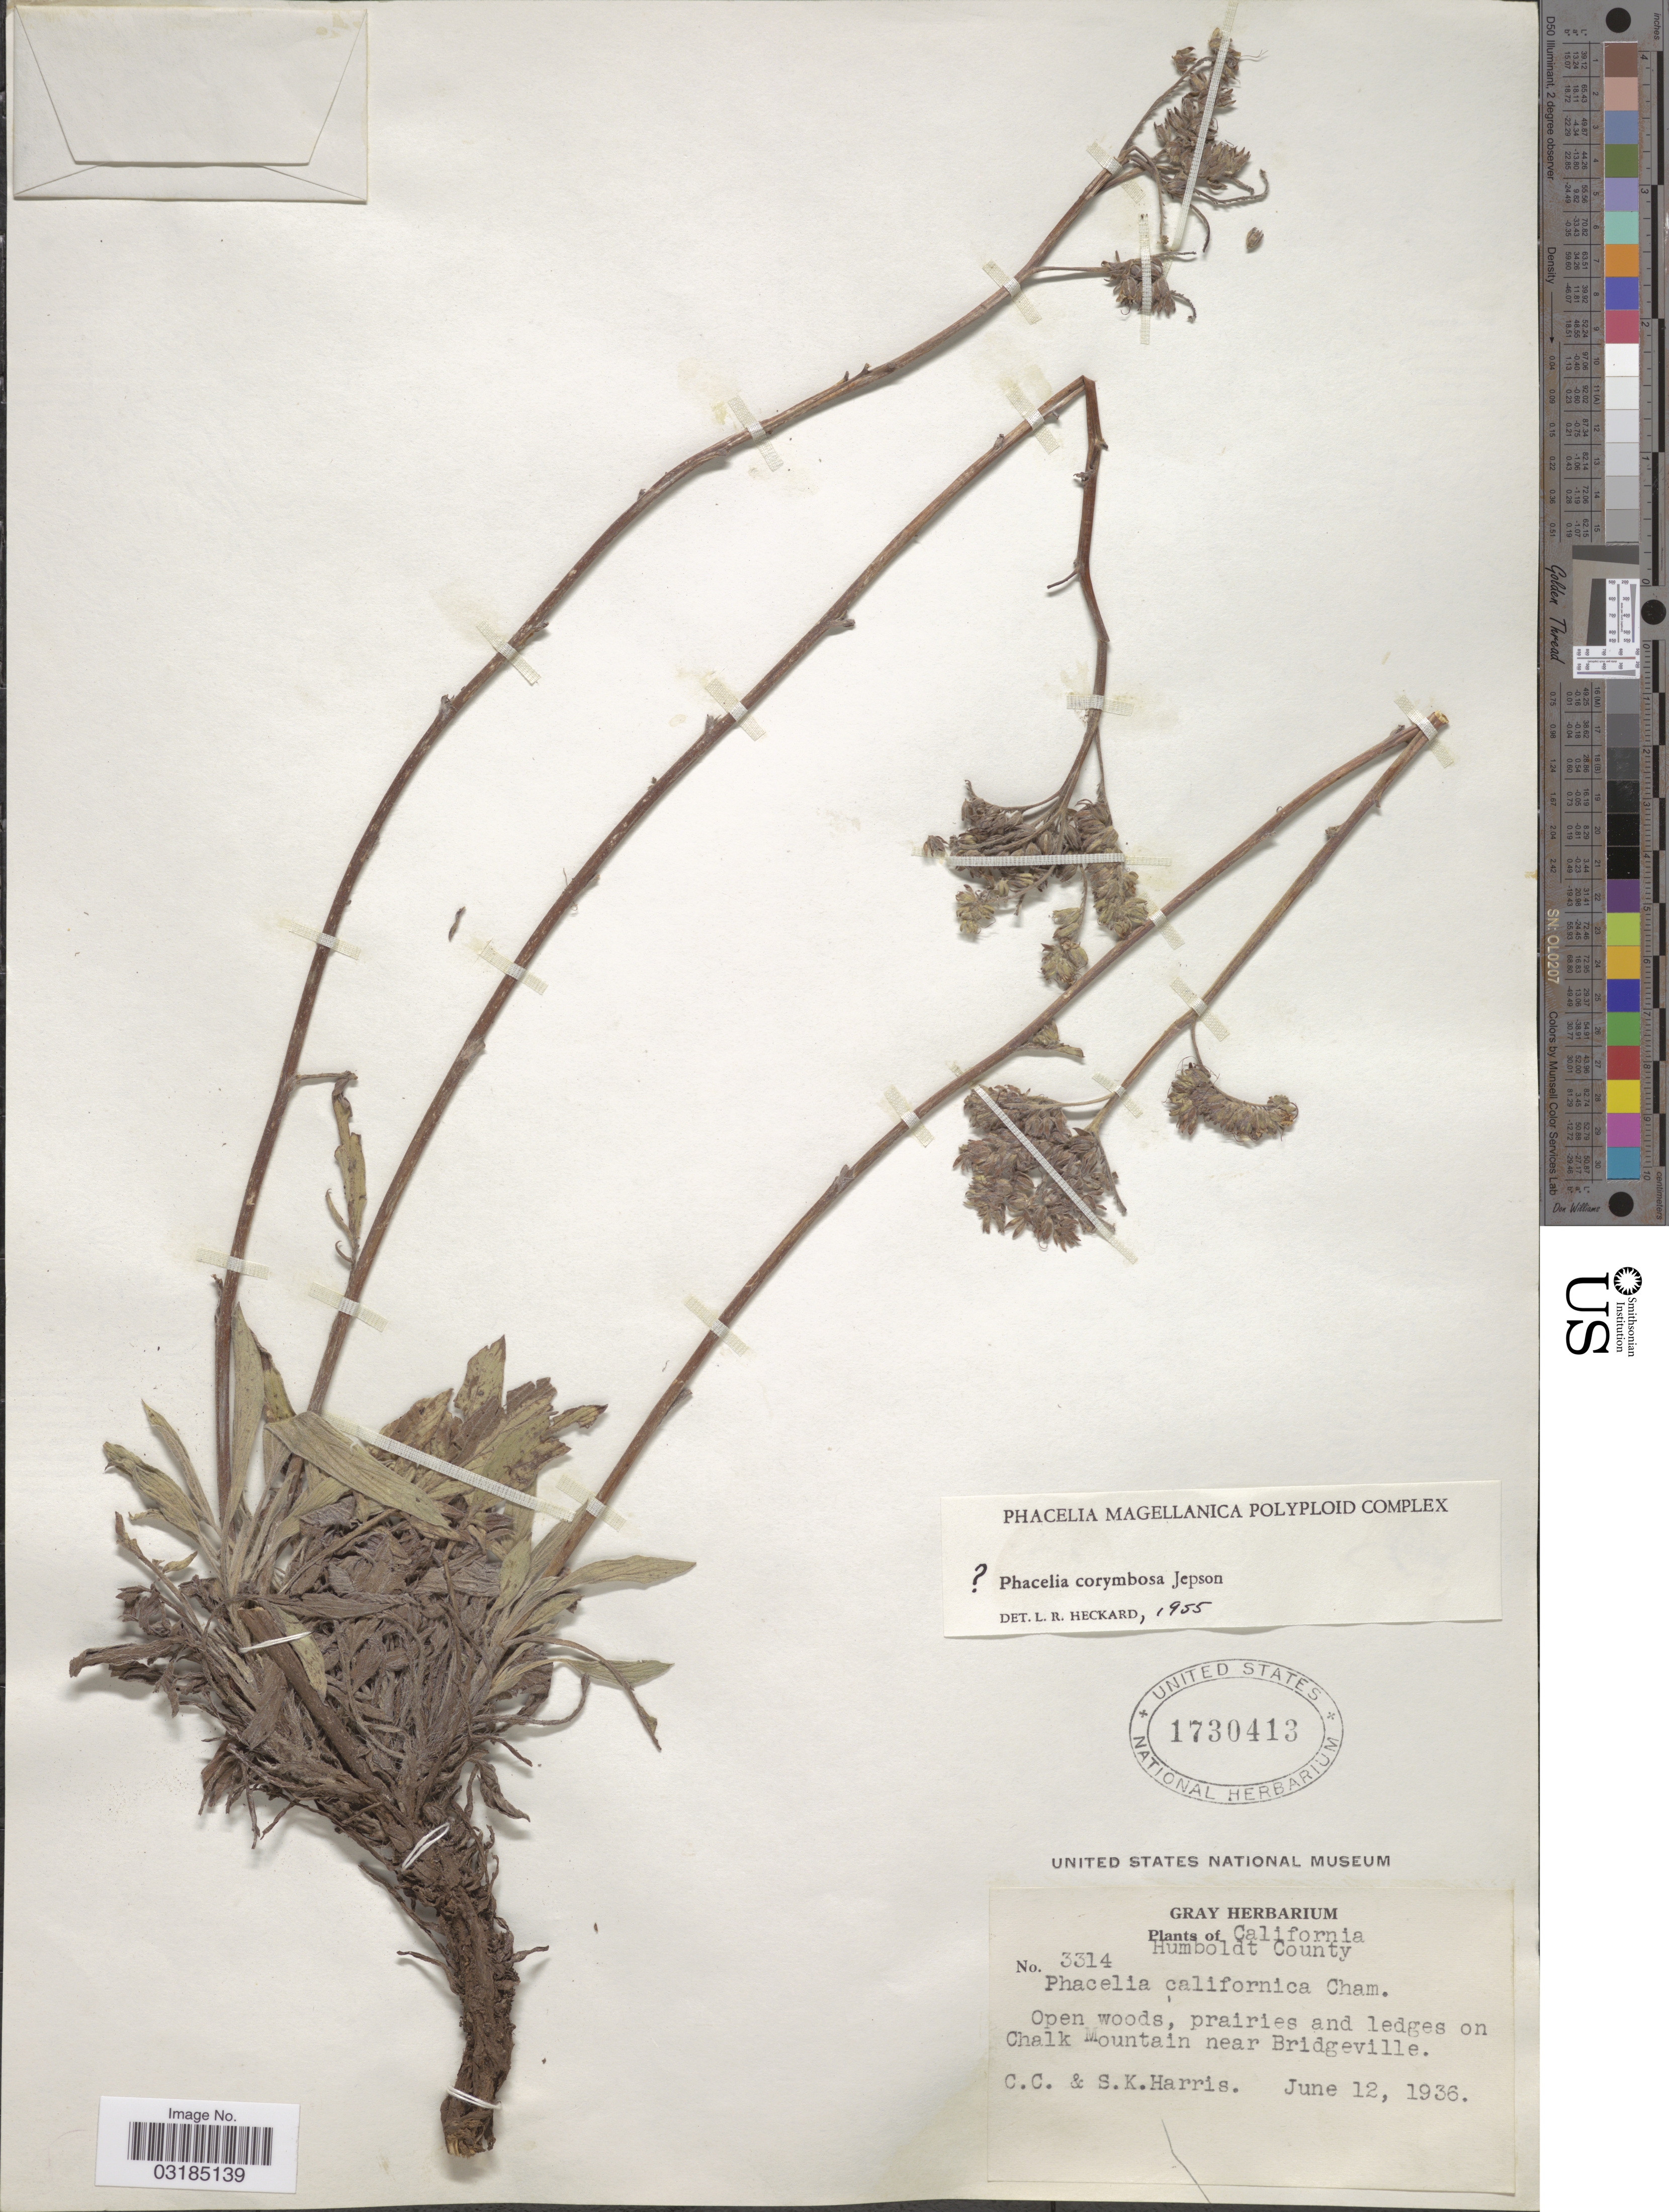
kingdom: Plantae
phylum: Tracheophyta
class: Magnoliopsida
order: Boraginales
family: Hydrophyllaceae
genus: Phacelia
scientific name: Phacelia corymbosa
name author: Jeps.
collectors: C. C. Harris & S. K. Harris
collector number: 3314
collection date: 1936-06-12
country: United States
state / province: California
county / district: Humboldt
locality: Humboldt County. Chalk Mountain near Bridgeville.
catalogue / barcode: US 1730413